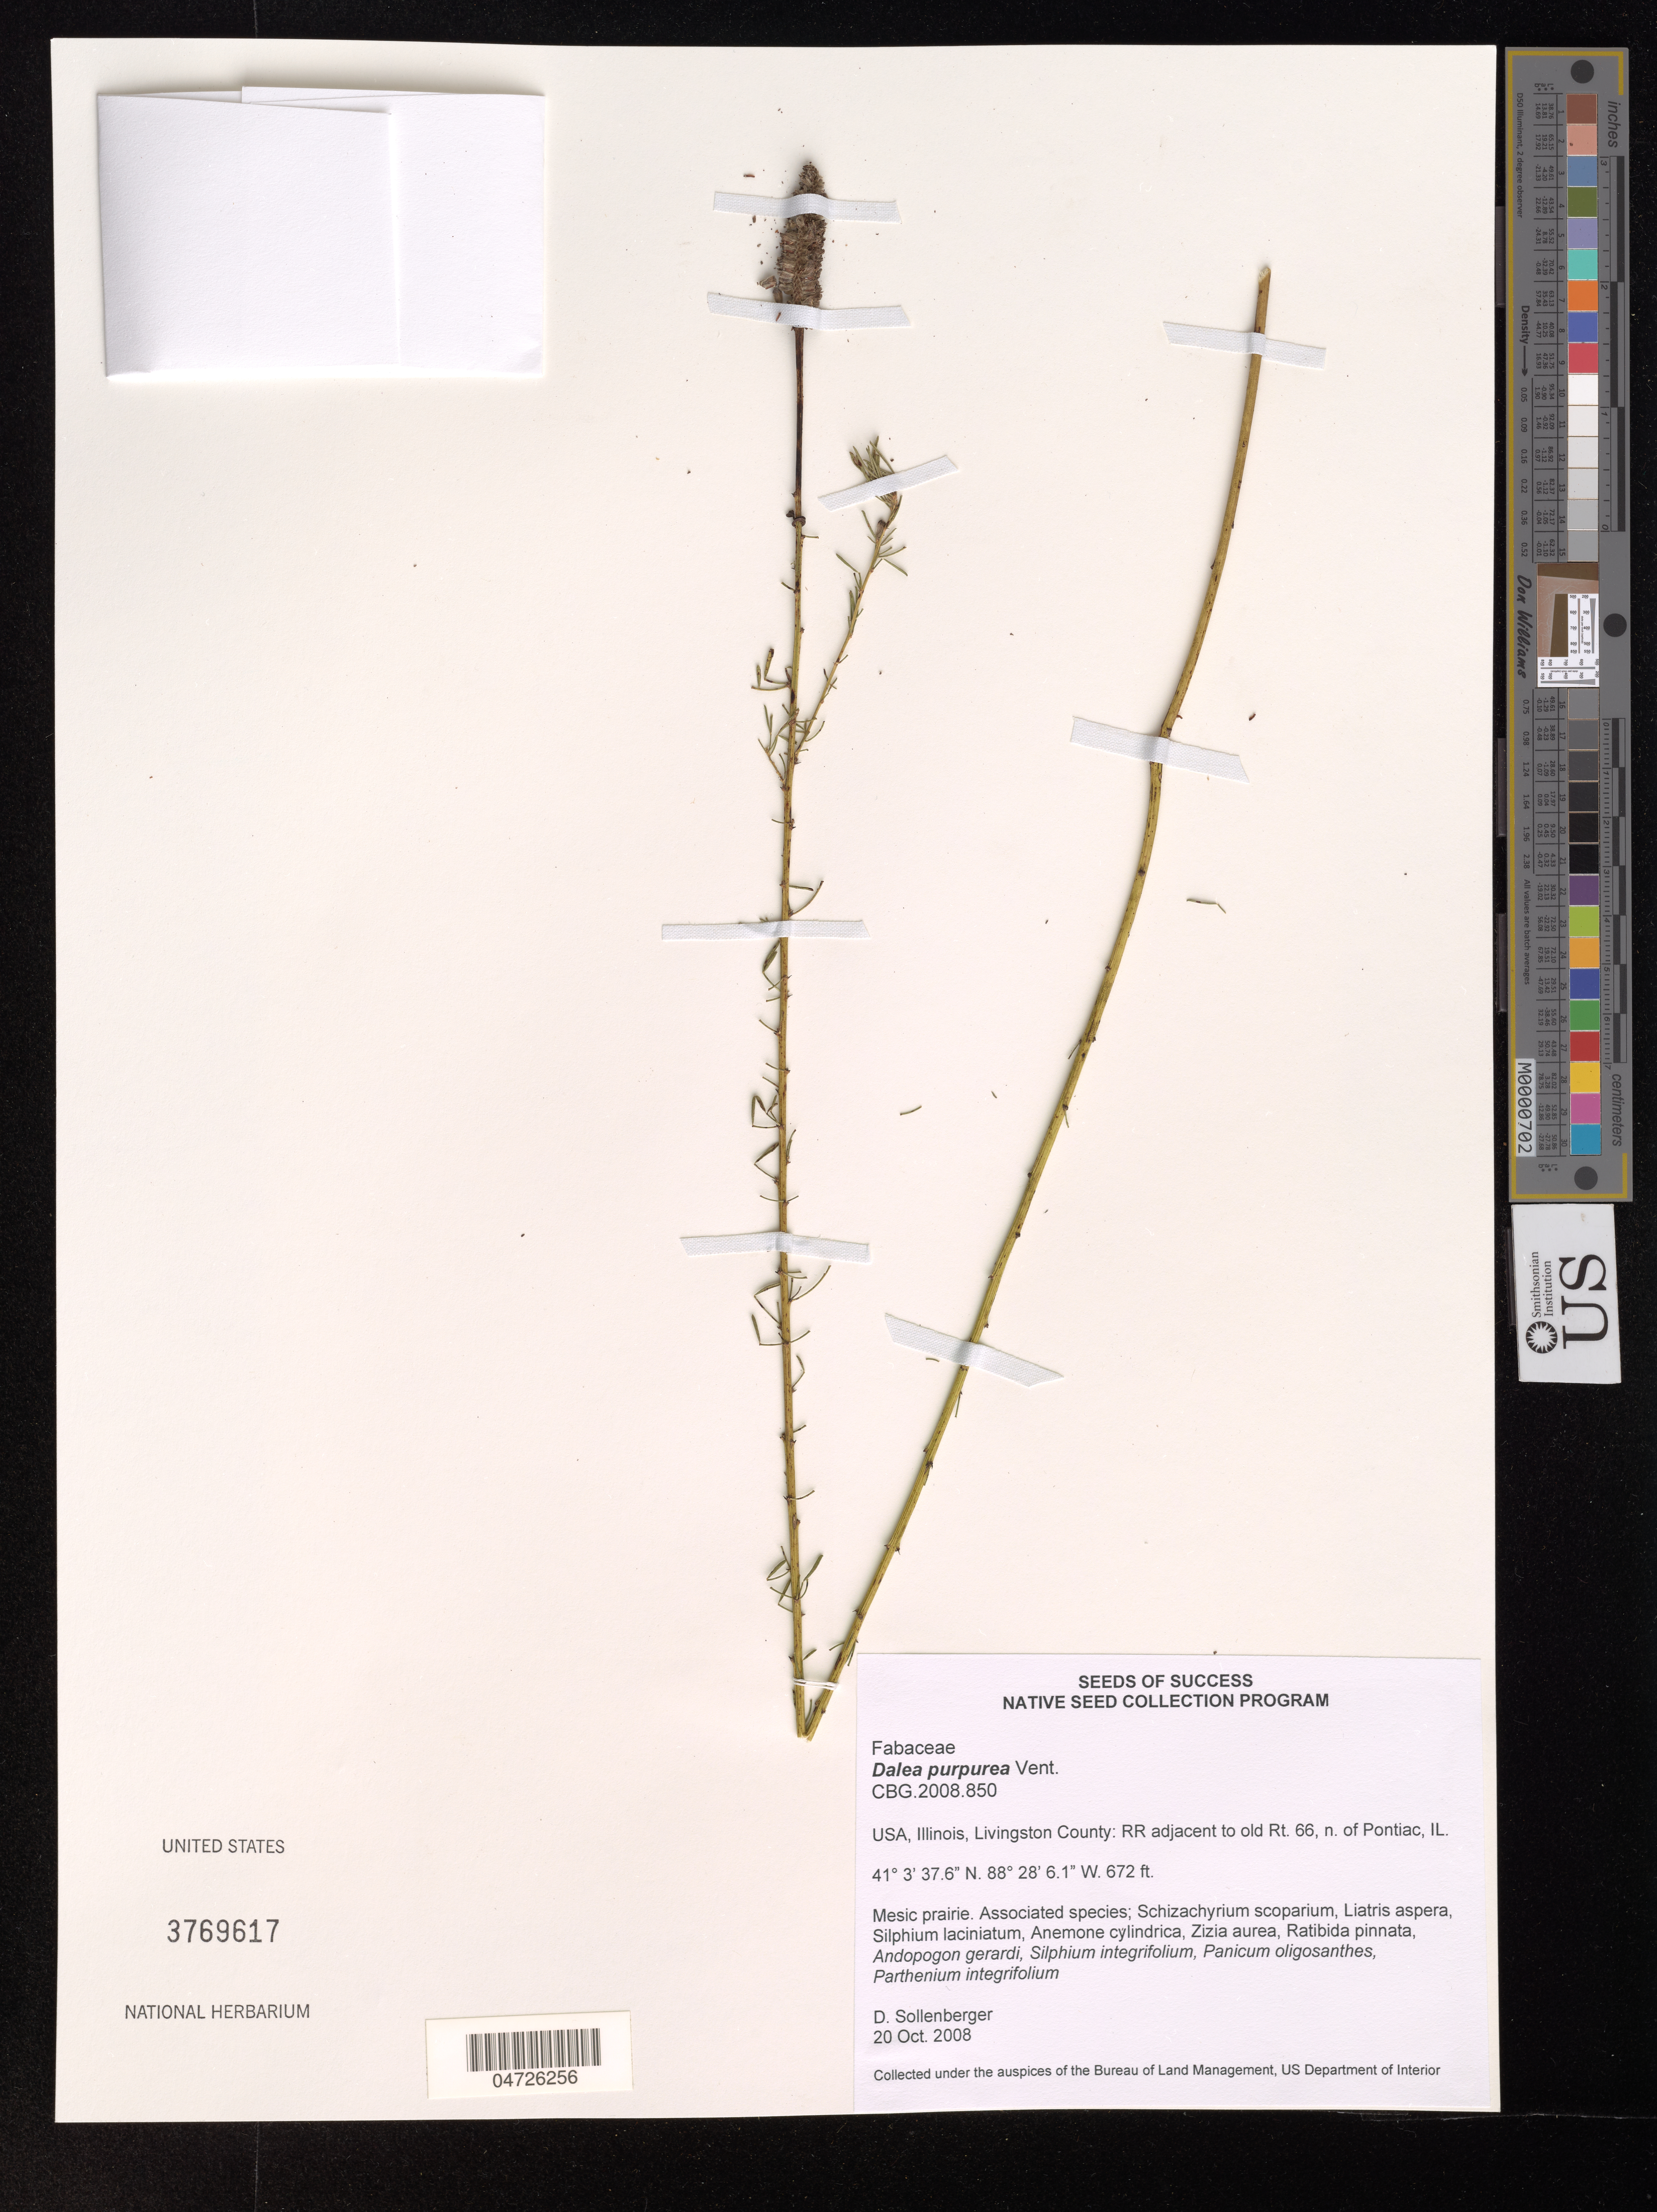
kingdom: Plantae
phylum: Tracheophyta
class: Magnoliopsida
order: Fabales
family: Fabaceae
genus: Dalea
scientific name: Dalea purpurea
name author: Vent.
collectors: D. Sollenberger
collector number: CBG.2008.850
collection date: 2008-10-20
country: United States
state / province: Illinois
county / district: Livingston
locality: Livingston County: RR adjacent to old Rt. 66, n. of Pontiac.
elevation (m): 205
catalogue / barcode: US 3769617